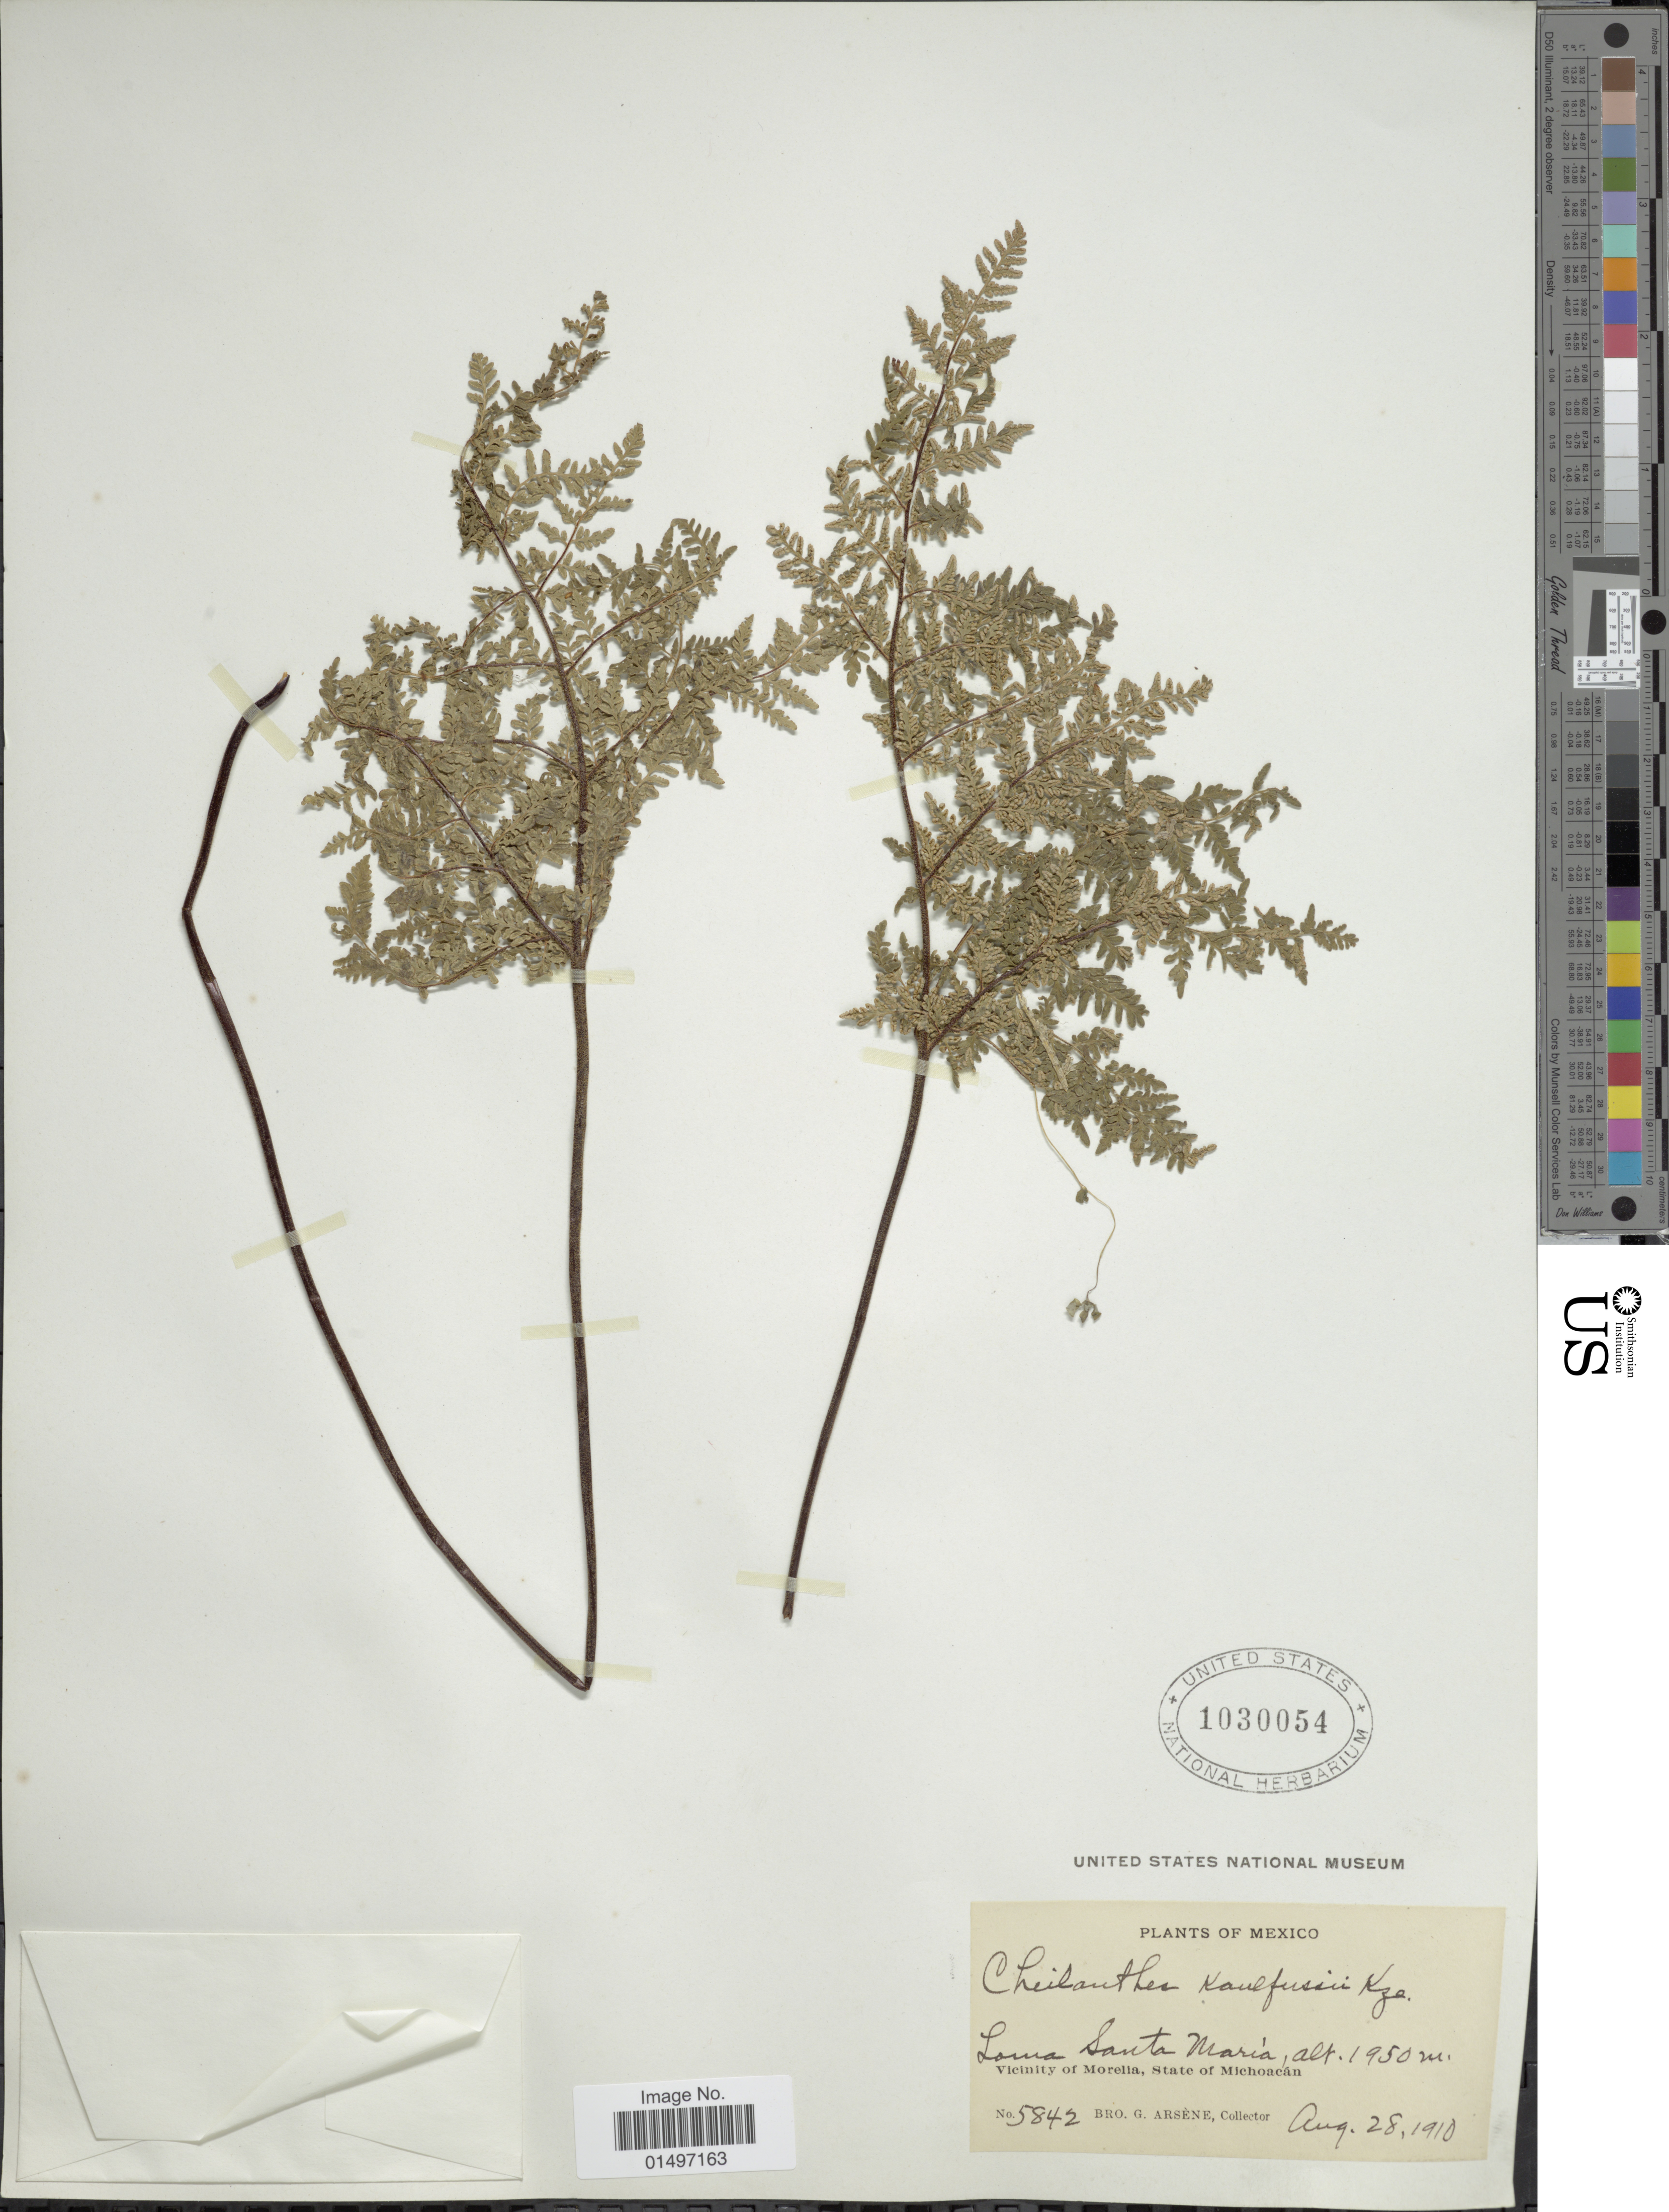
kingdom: Plantae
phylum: Tracheophyta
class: Polypodiopsida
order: Polypodiales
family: Pteridaceae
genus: Gaga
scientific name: Gaga kaulfussii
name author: (Kunze) Fay W. Li & Windham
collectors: Bro. G. Arsène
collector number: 5842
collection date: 1910-08-28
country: Mexico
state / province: Michoacán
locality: Mexico, Loma Santa Maria, Vicinity of Morelia.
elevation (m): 1950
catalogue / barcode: US 1030054